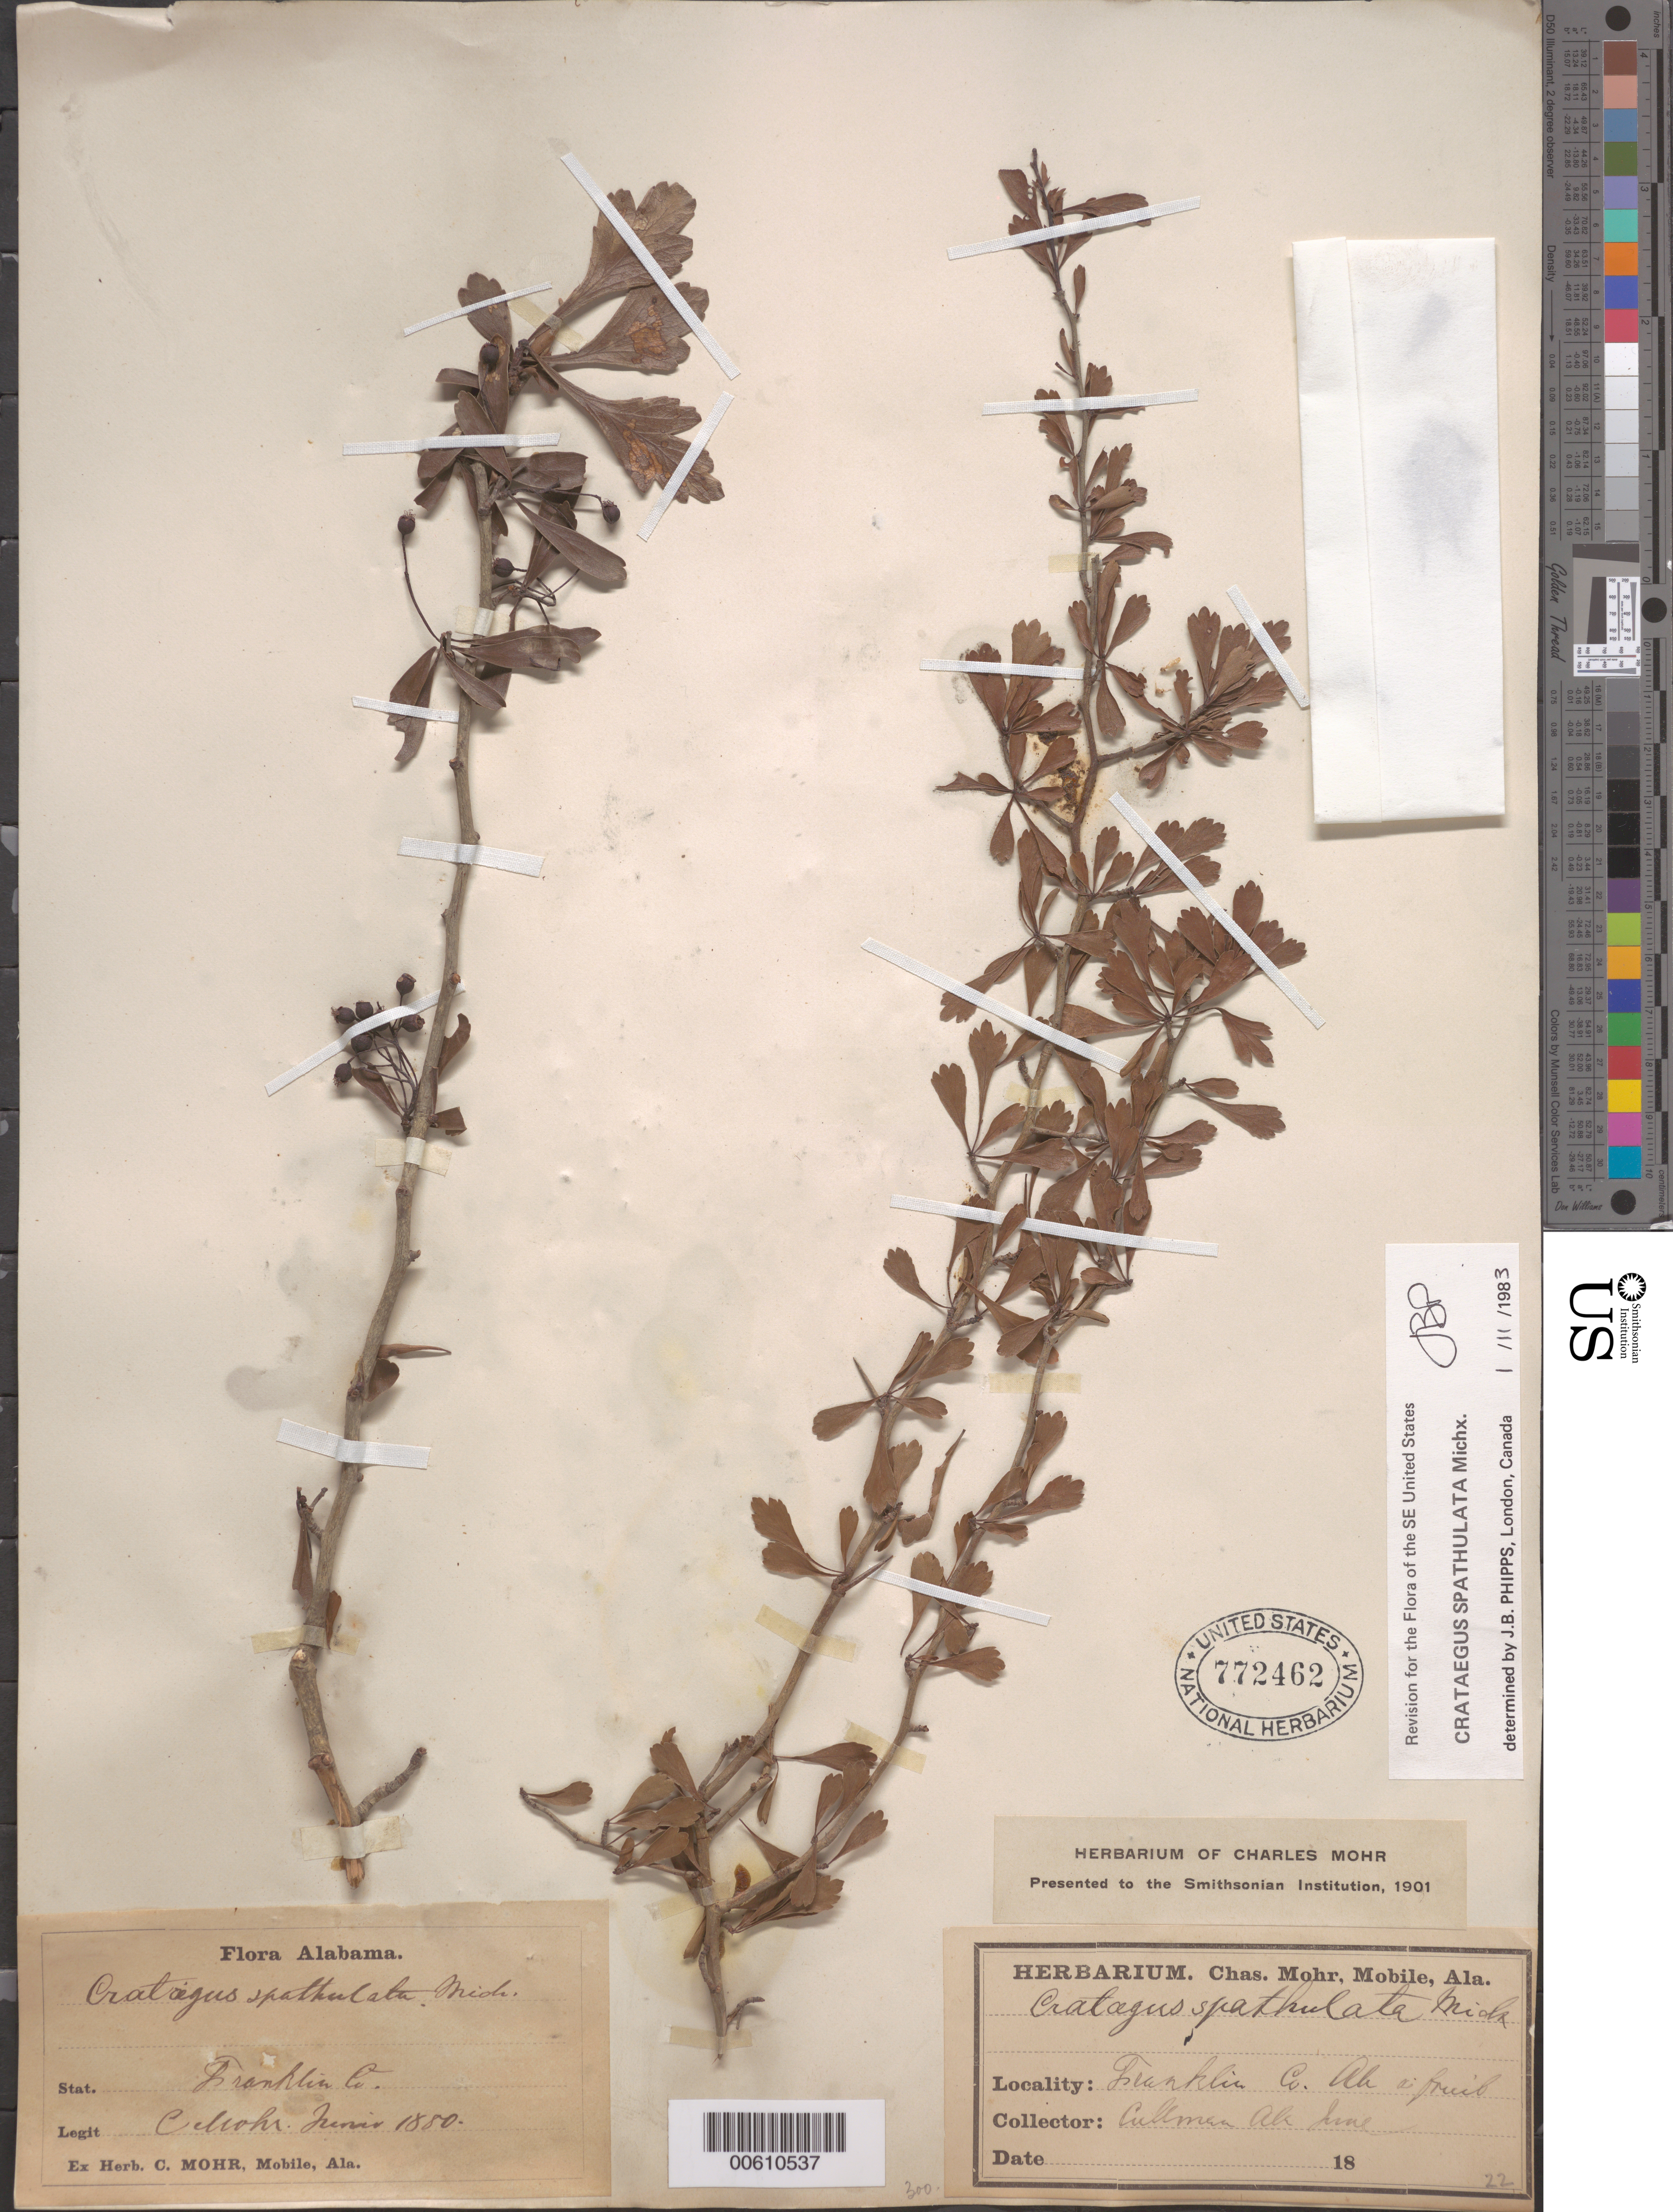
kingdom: Plantae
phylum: Tracheophyta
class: Magnoliopsida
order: Rosales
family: Rosaceae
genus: Crataegus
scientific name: Crataegus spathulata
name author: Michx.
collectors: C. T. Mohr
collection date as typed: Jun 1880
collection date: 1880-06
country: United States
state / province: Alabama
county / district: Franklin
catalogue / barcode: US 772462